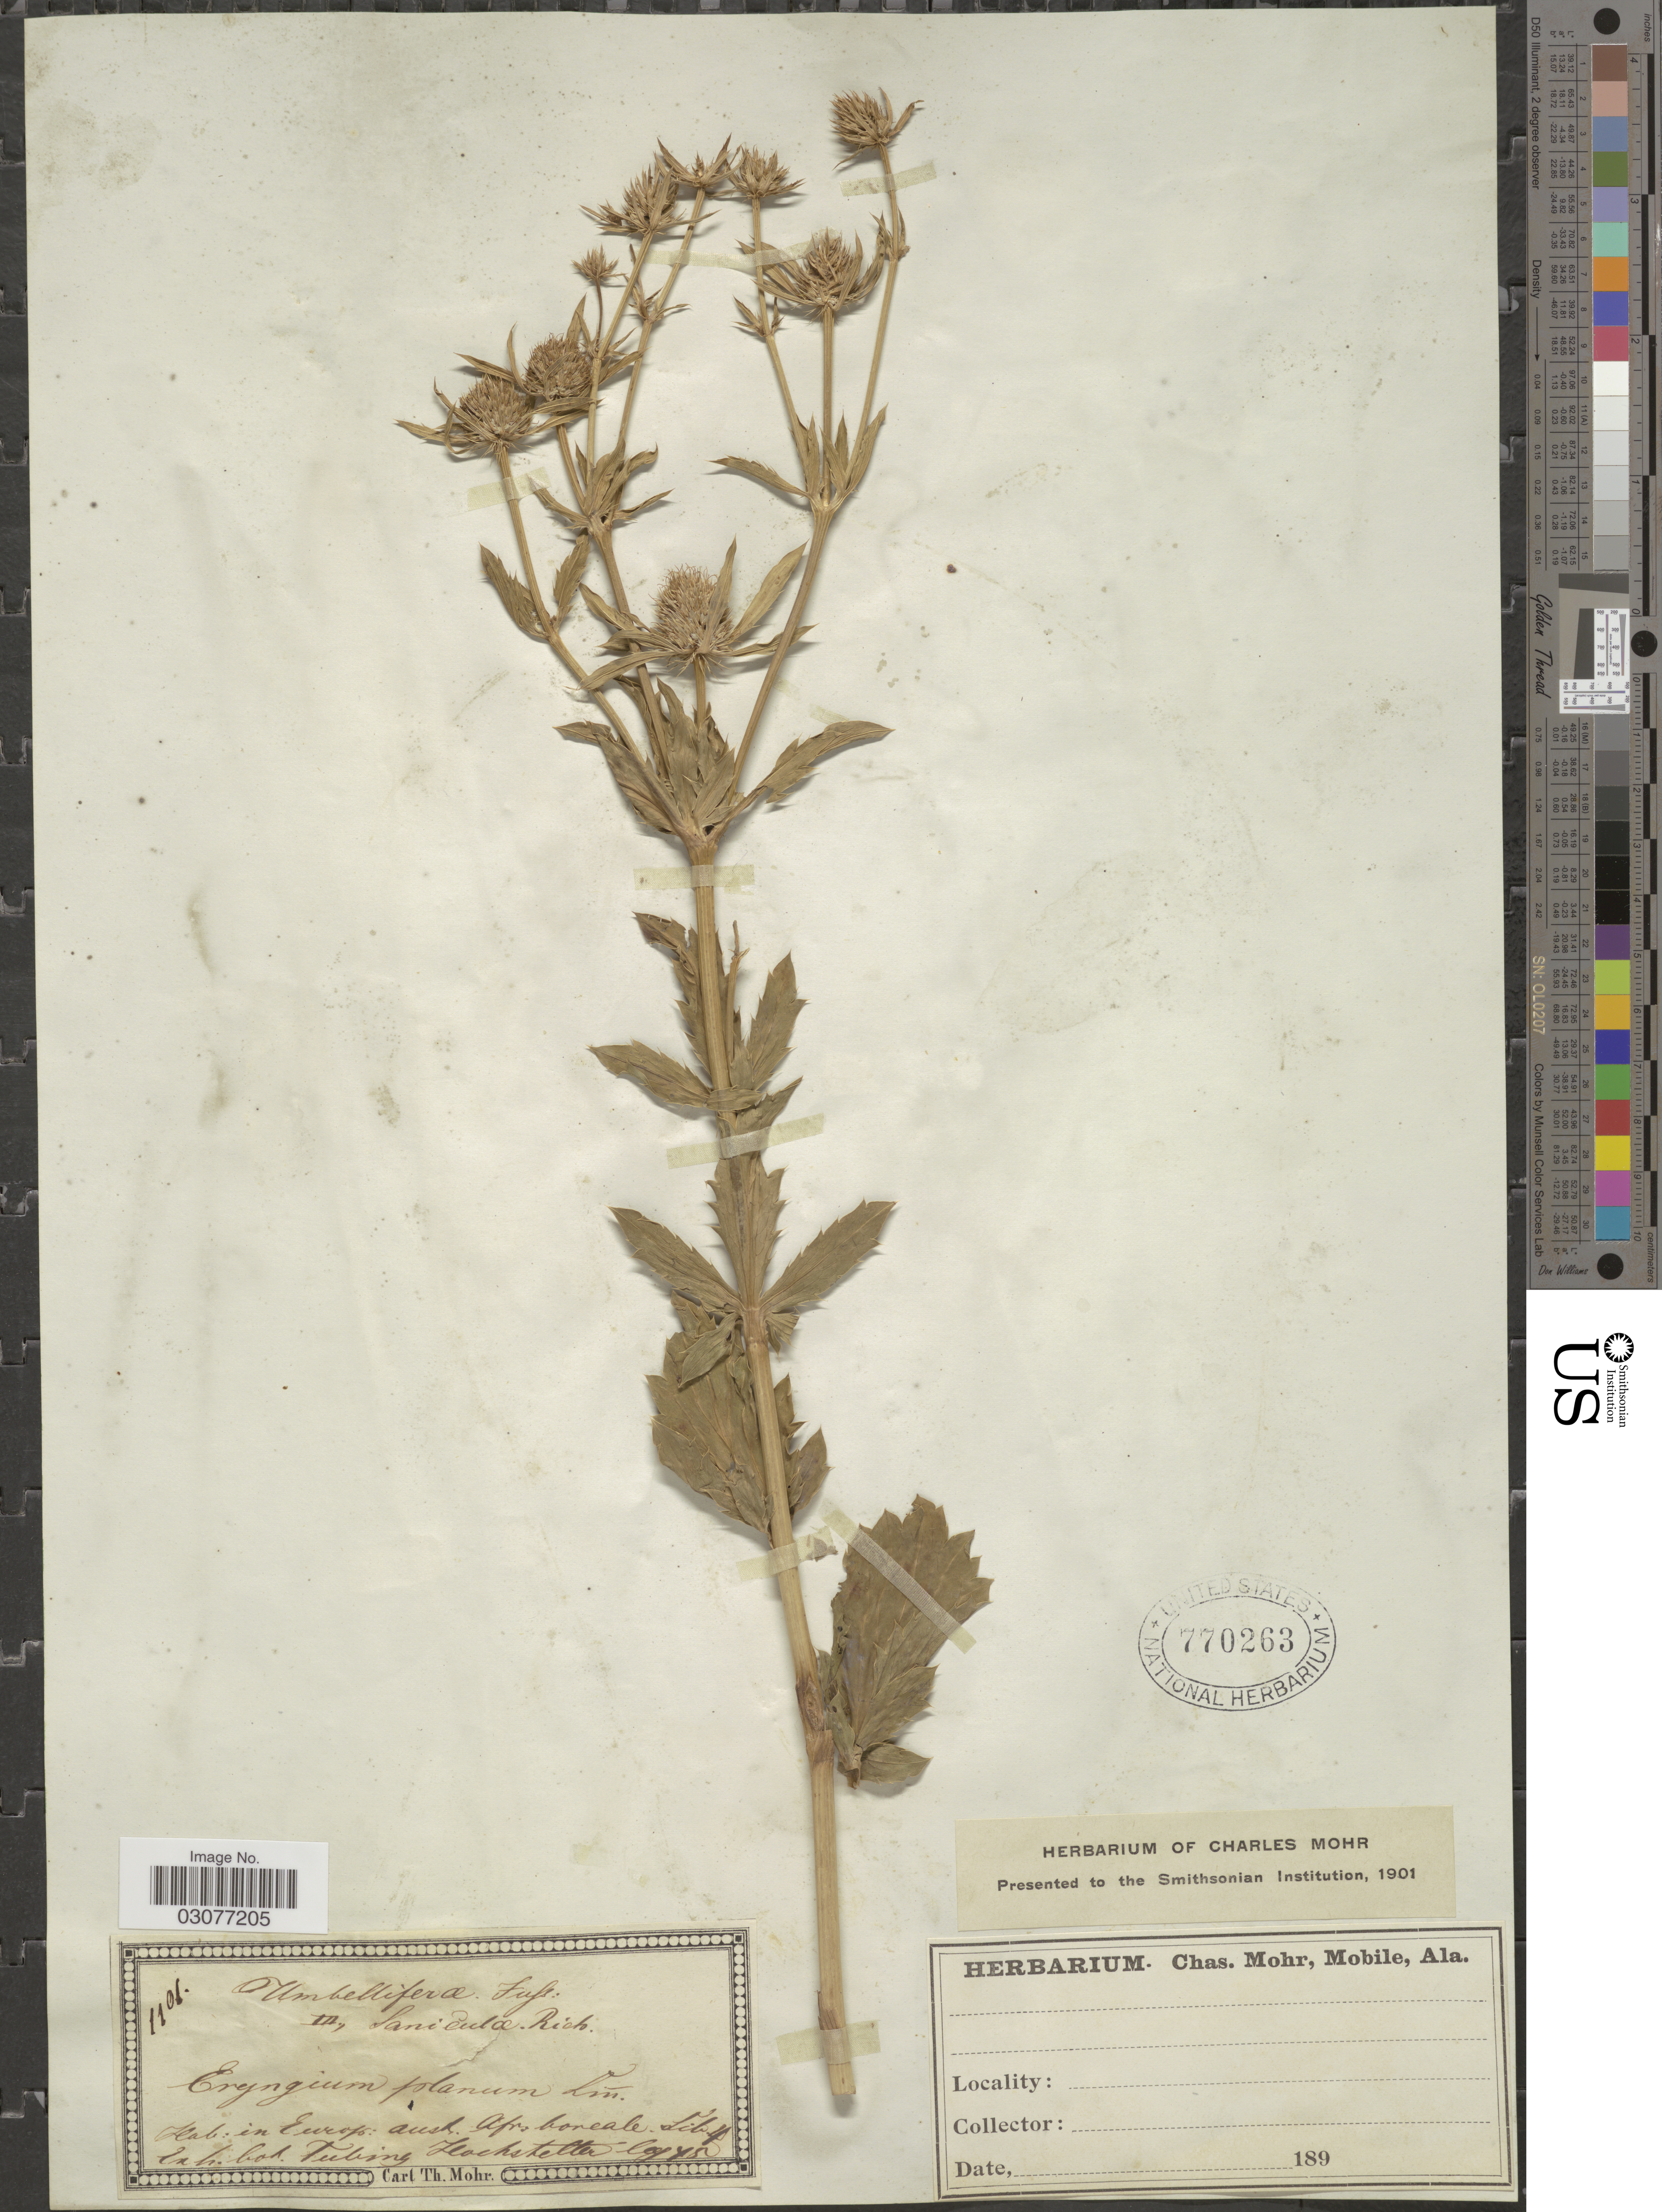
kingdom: Plantae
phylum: Tracheophyta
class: Magnoliopsida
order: Apiales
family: Apiaceae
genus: Eryngium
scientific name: Eryngium planum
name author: L.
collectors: -. Hochstetter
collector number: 1101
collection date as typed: Transcribed d/m/y: //45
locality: Europ: aust. Afr. boreale Lit. 4 [interpreted].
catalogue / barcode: US 770263